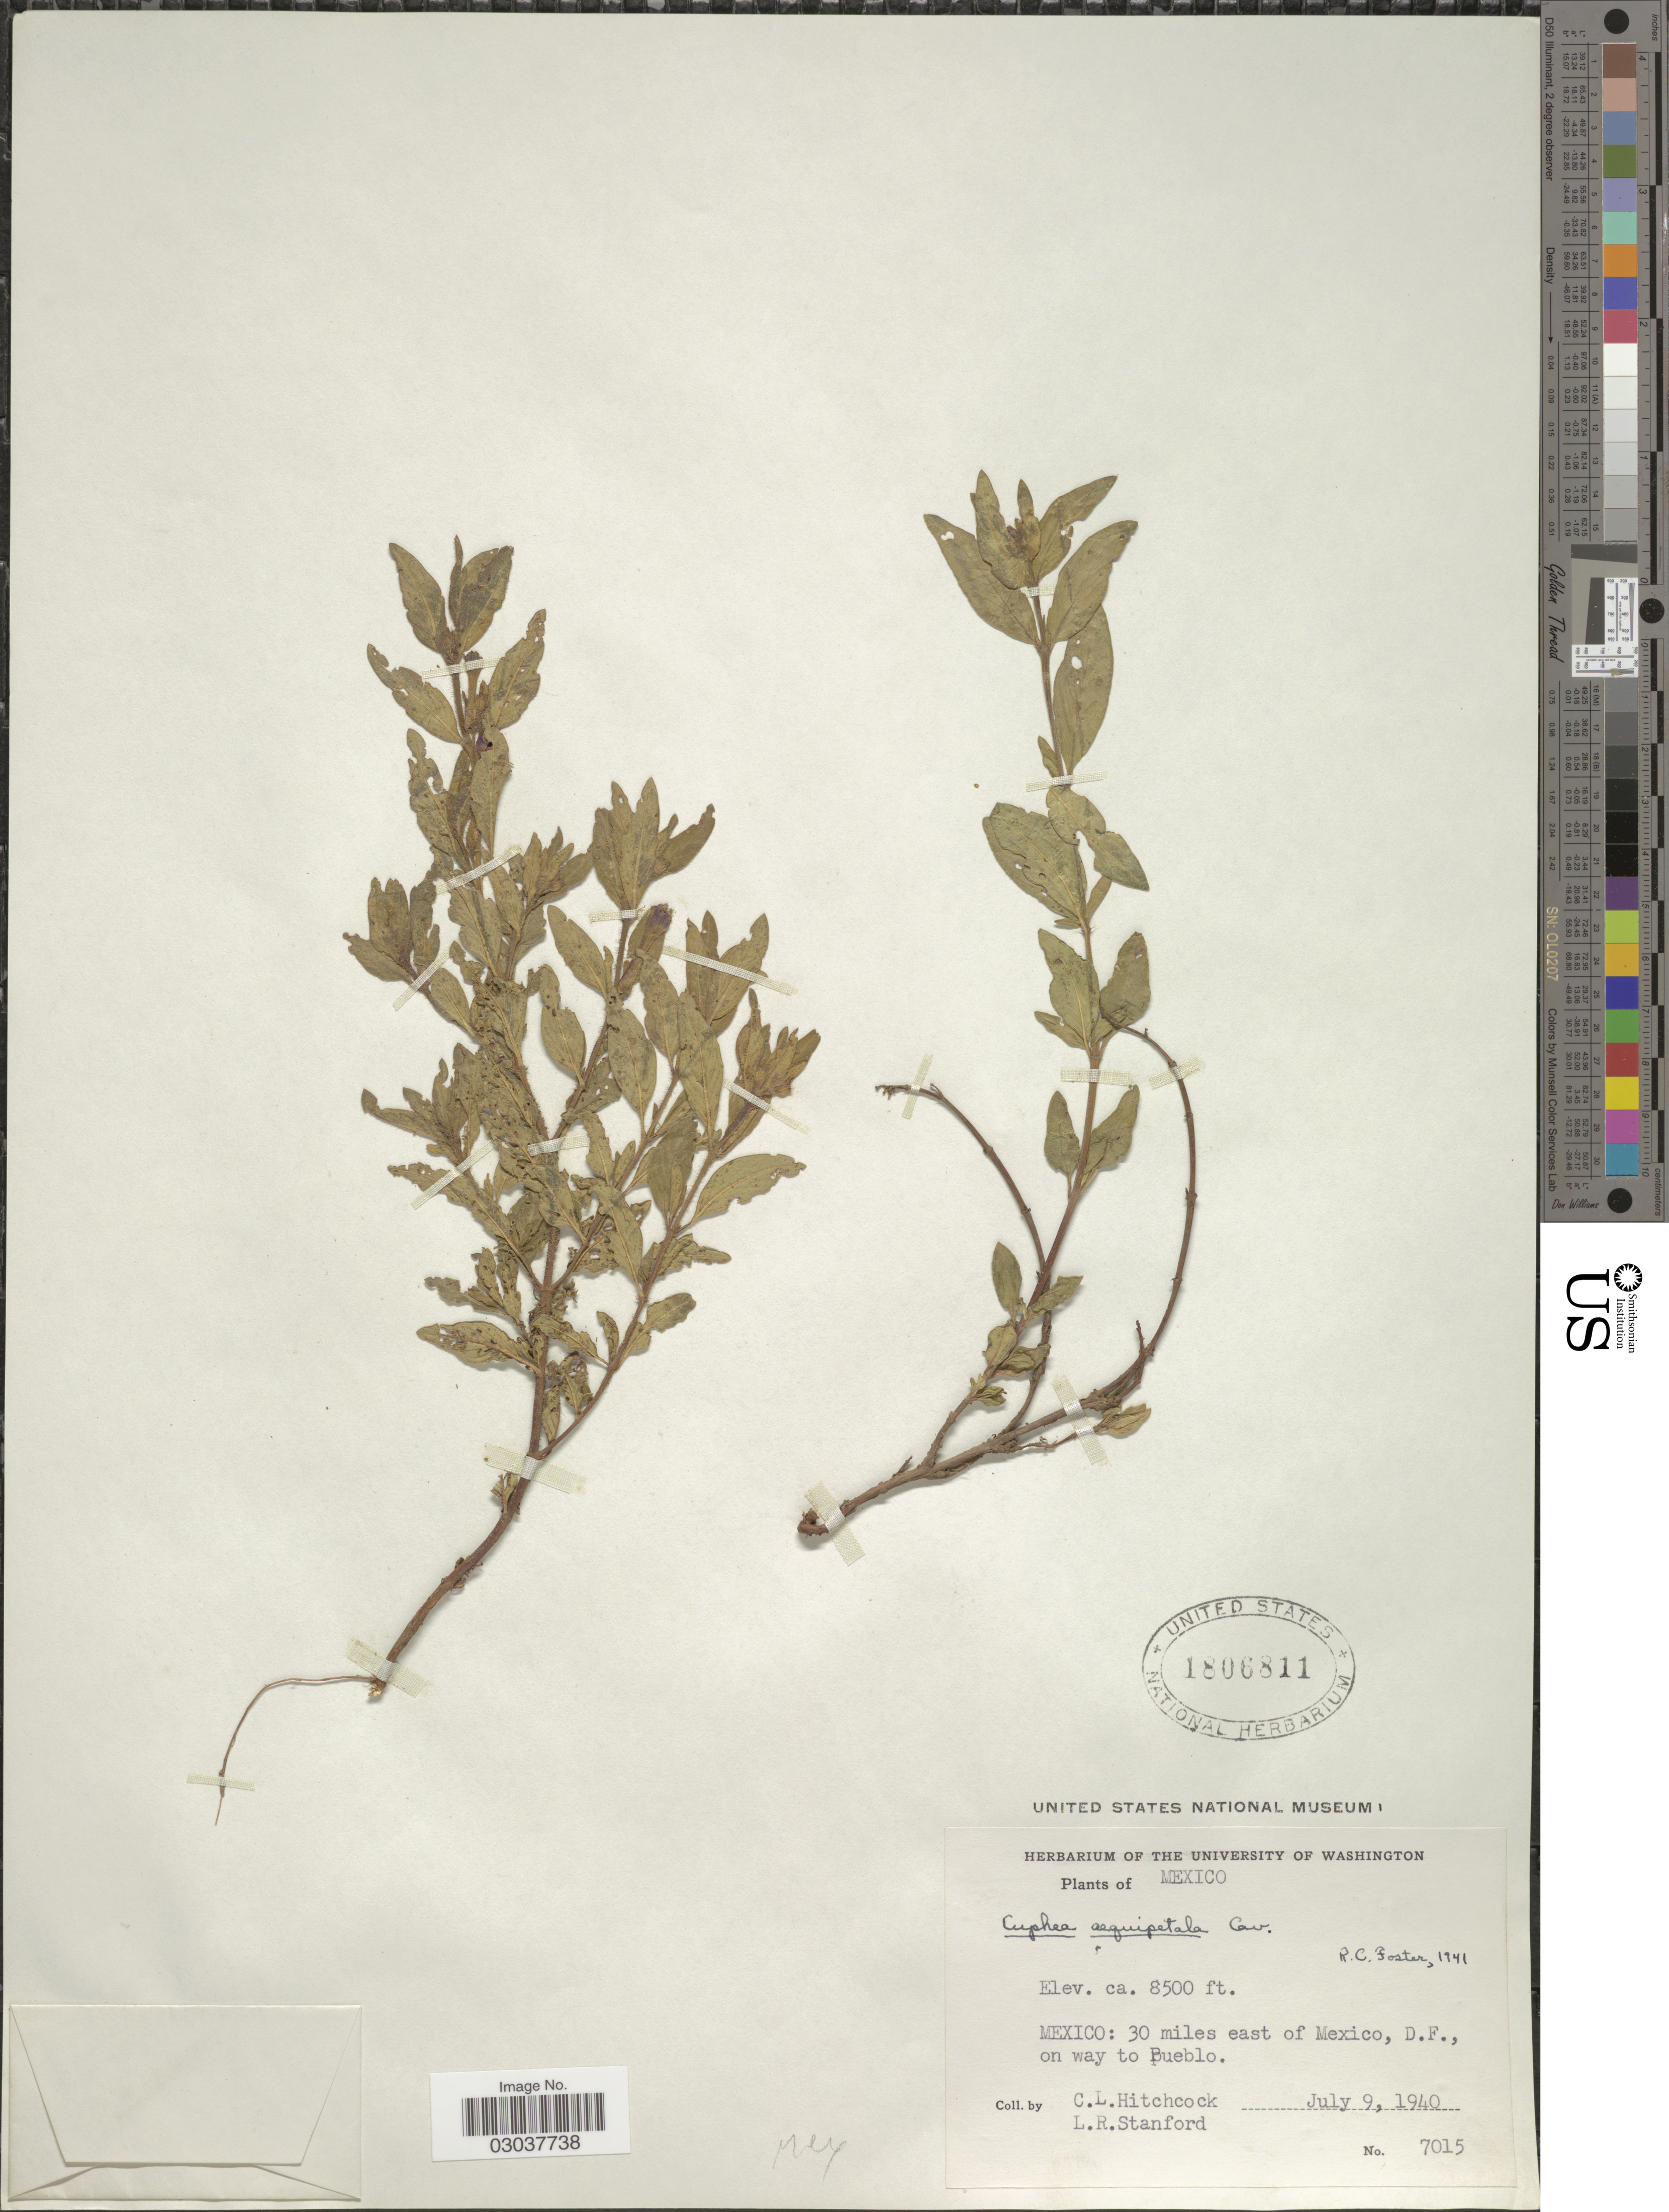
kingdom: Plantae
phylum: Tracheophyta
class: Magnoliopsida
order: Myrtales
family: Lythraceae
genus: Cuphea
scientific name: Cuphea aequipetala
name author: Cav.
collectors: C. L. Hitchcock & L. R. Stanford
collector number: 7015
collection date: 1940-07-09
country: Mexico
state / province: Distrito Federal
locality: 30 miles east of Mexico, D.F., on way to Pueblo.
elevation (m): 2591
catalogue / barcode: US 1806811